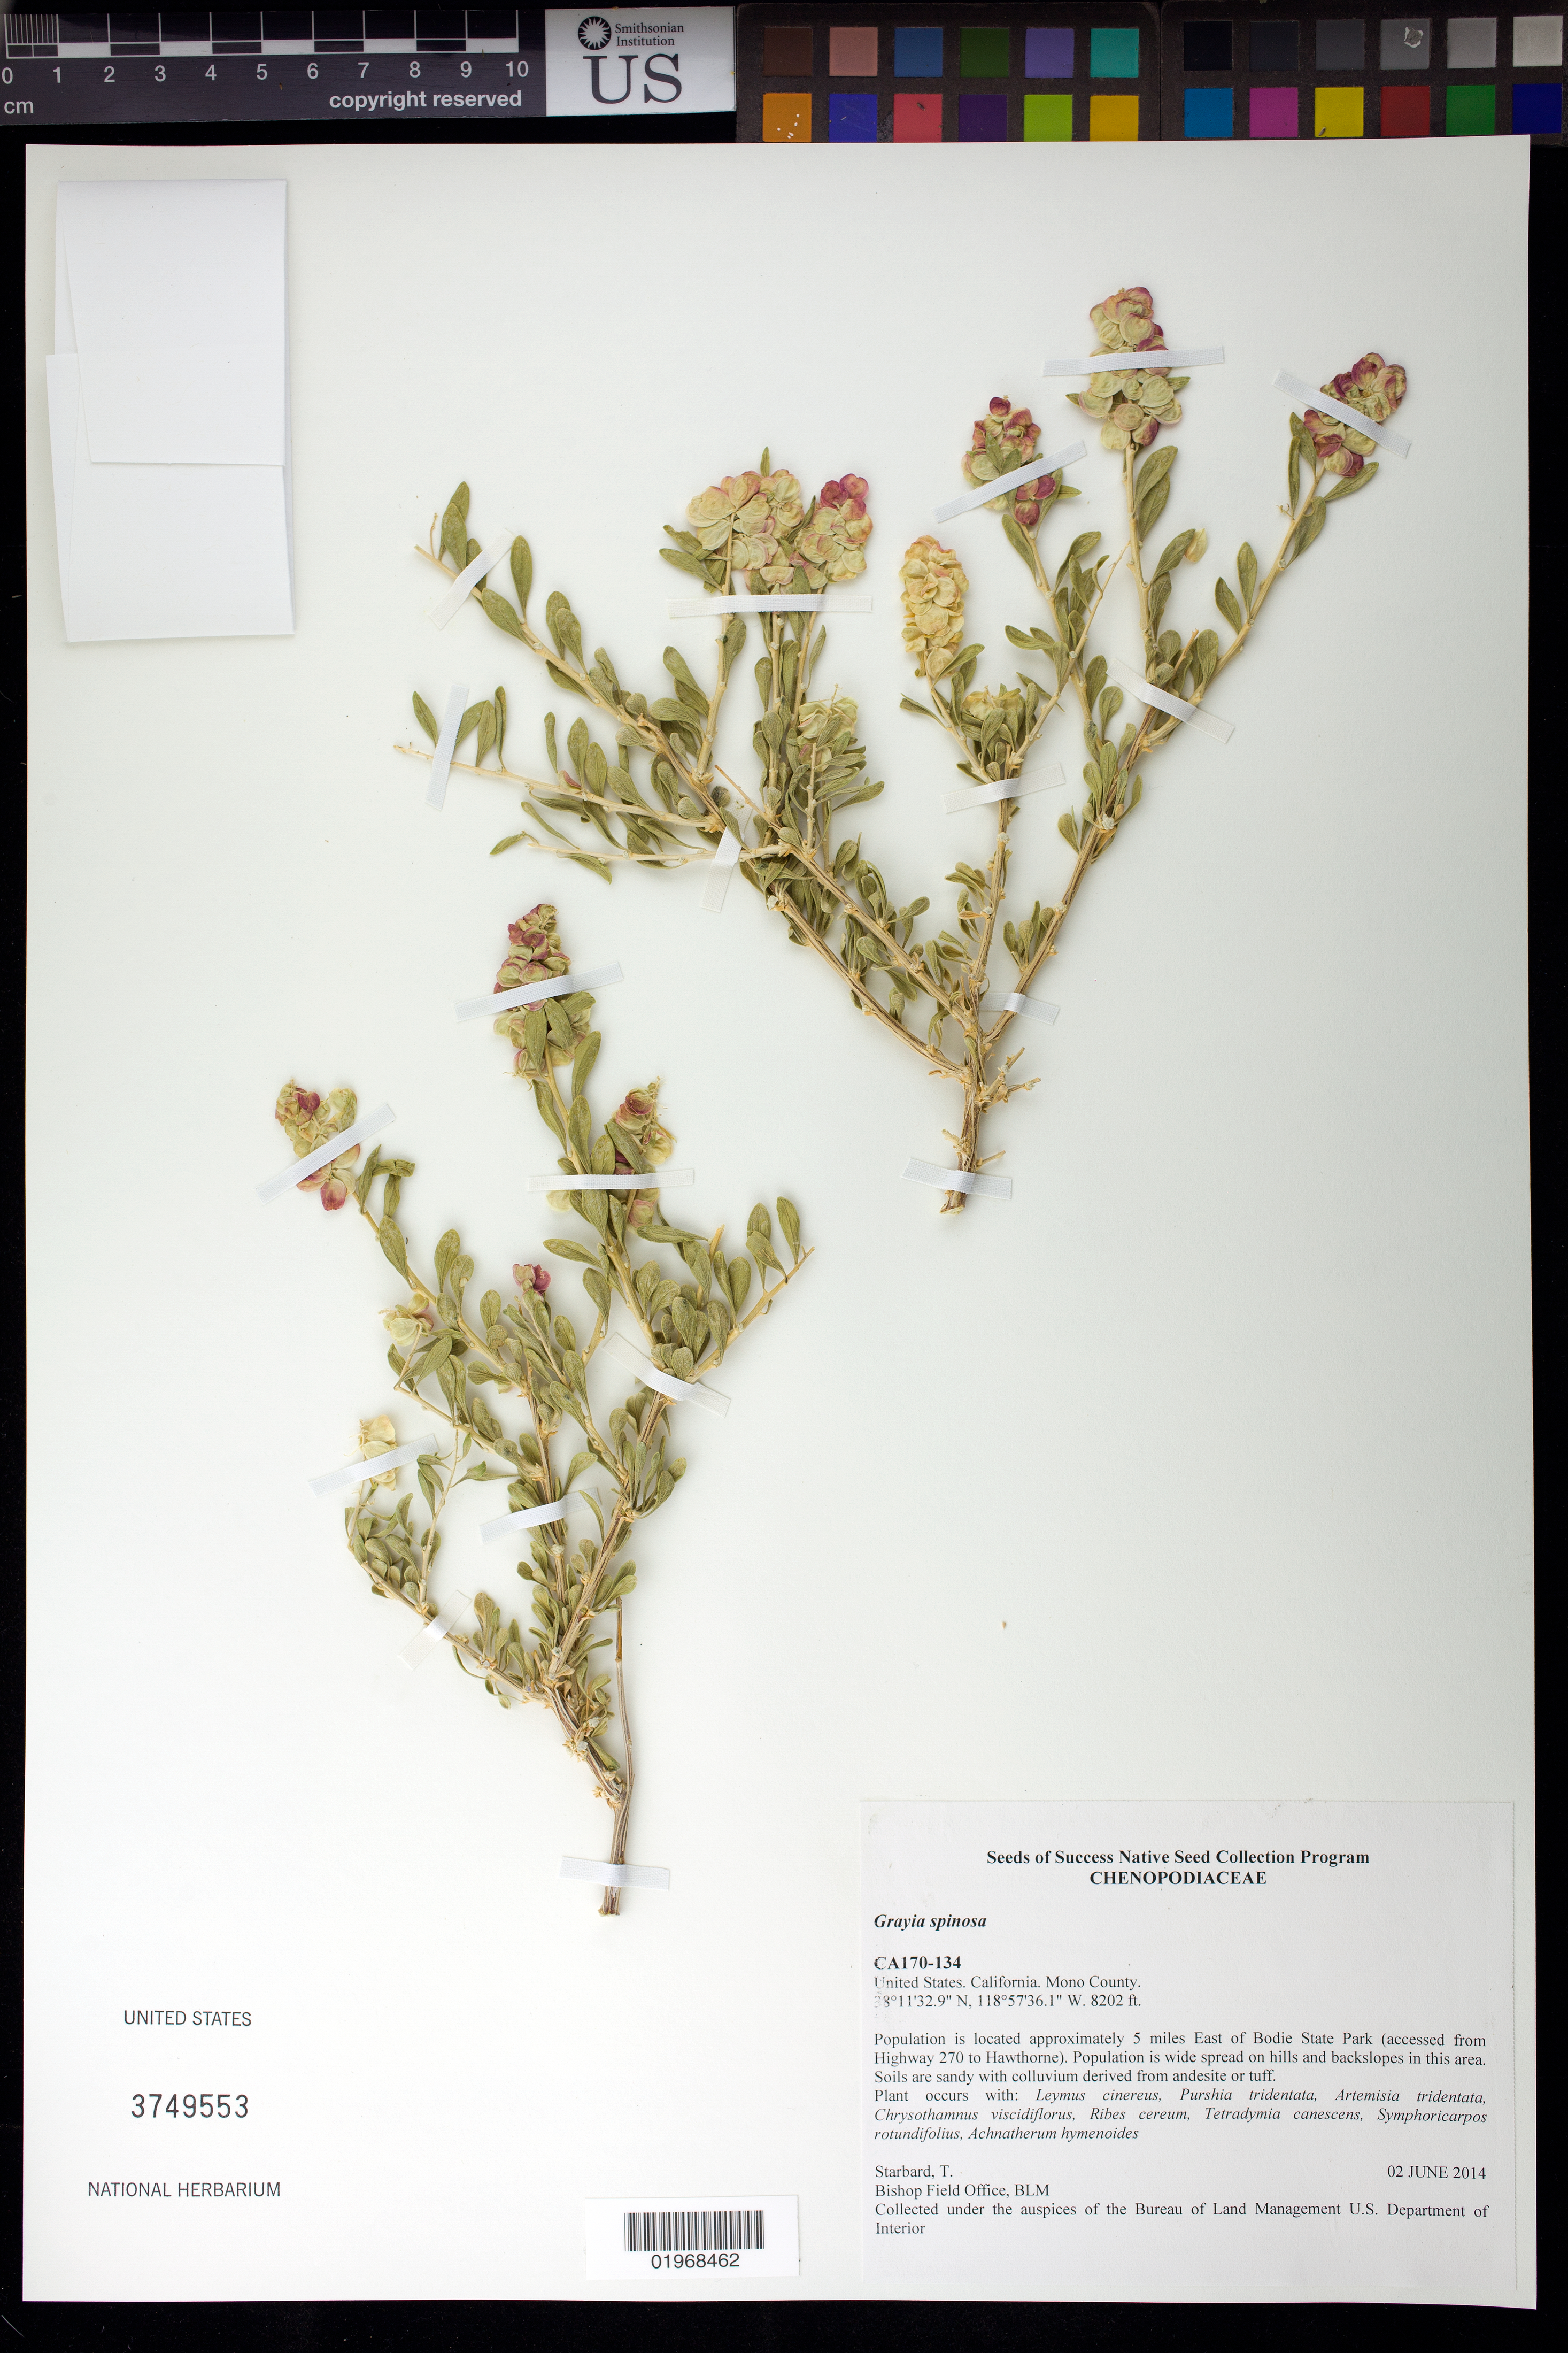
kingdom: Plantae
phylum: Tracheophyta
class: Magnoliopsida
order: Caryophyllales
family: Amaranthaceae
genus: Grayia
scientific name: Grayia spinosa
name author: (Hook.) Moq.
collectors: T. Starbard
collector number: CA170-134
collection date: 2014-06-02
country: United States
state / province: California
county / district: Mono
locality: Bodie State Park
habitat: With Purshia tridentata, Artemisia tridentata, Ribes cereum, ect.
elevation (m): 2500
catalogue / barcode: US 3749553